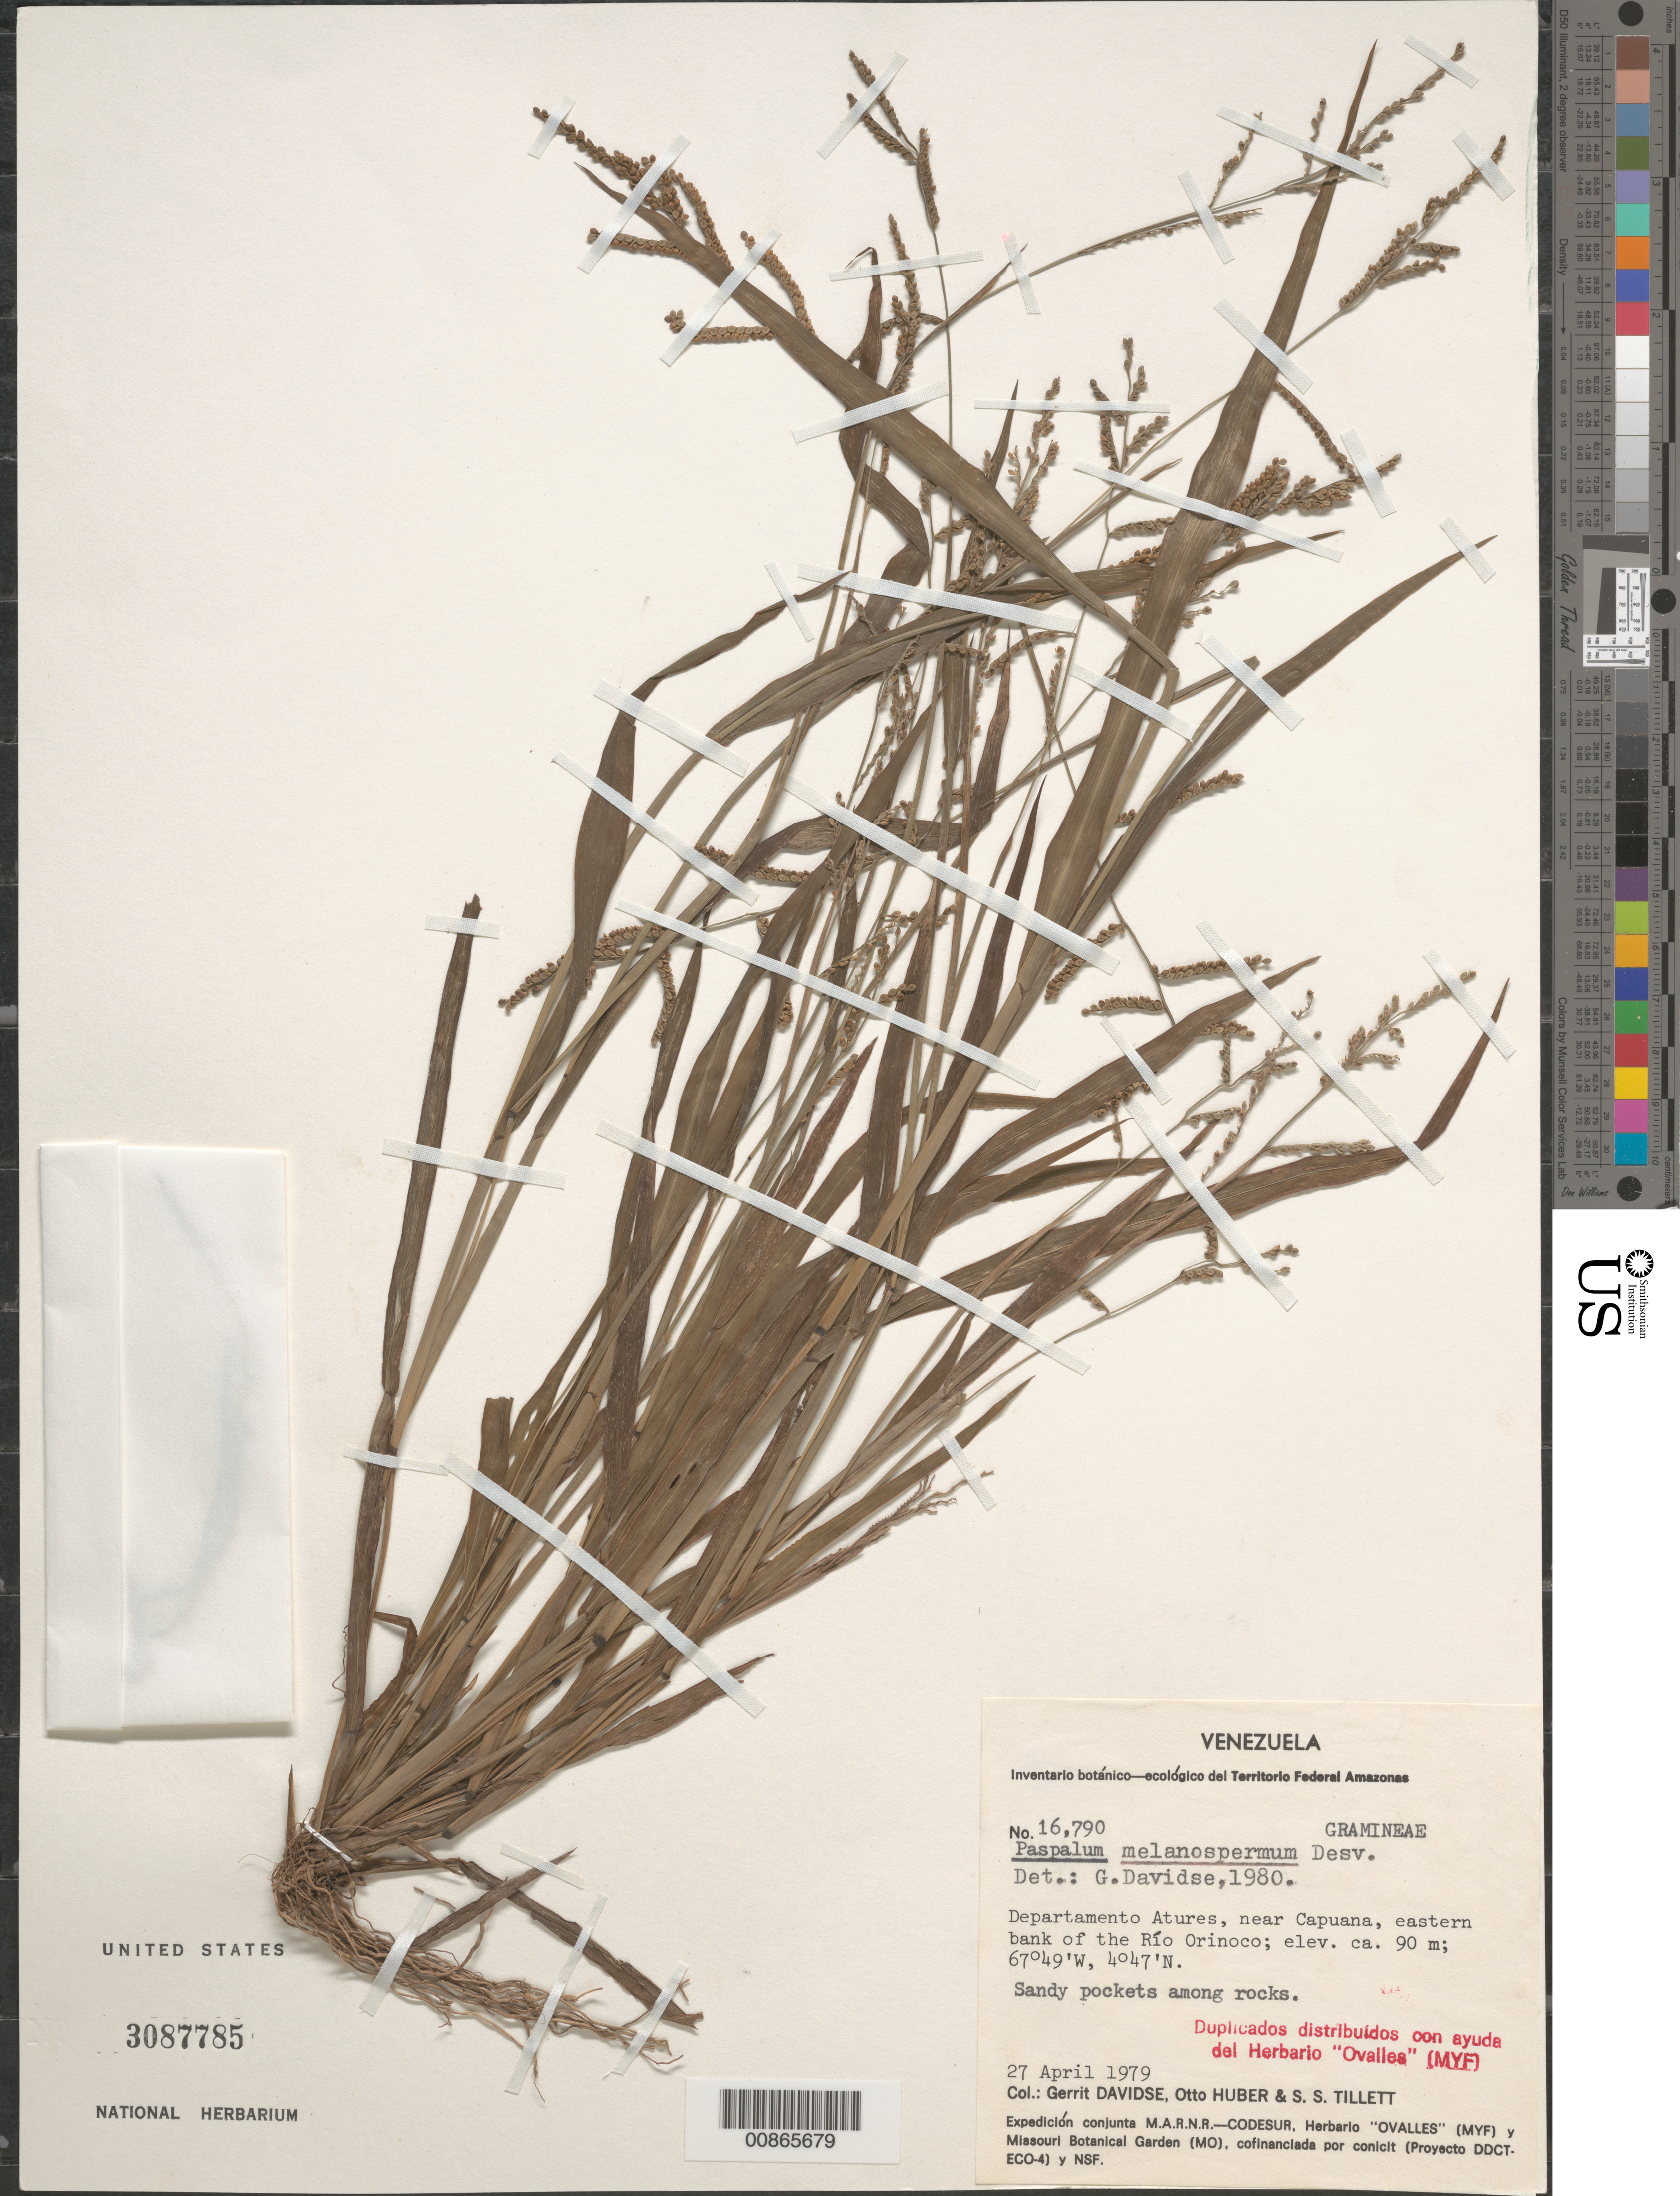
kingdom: Plantae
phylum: Tracheophyta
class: Liliopsida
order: Poales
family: Poaceae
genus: Paspalum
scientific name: Paspalum melanospermum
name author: Desv. ex Poir.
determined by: Davidse, Gerrit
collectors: G. Davidse, O. Huber & S. S. Tillett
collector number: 16790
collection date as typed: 27-Apr-79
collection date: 1979-04-27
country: Venezuela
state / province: Amazonas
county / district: Atures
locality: Capuana, near, E bank of Río Orinoco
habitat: Sandy pockets among rocks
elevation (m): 90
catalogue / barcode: US 3087785